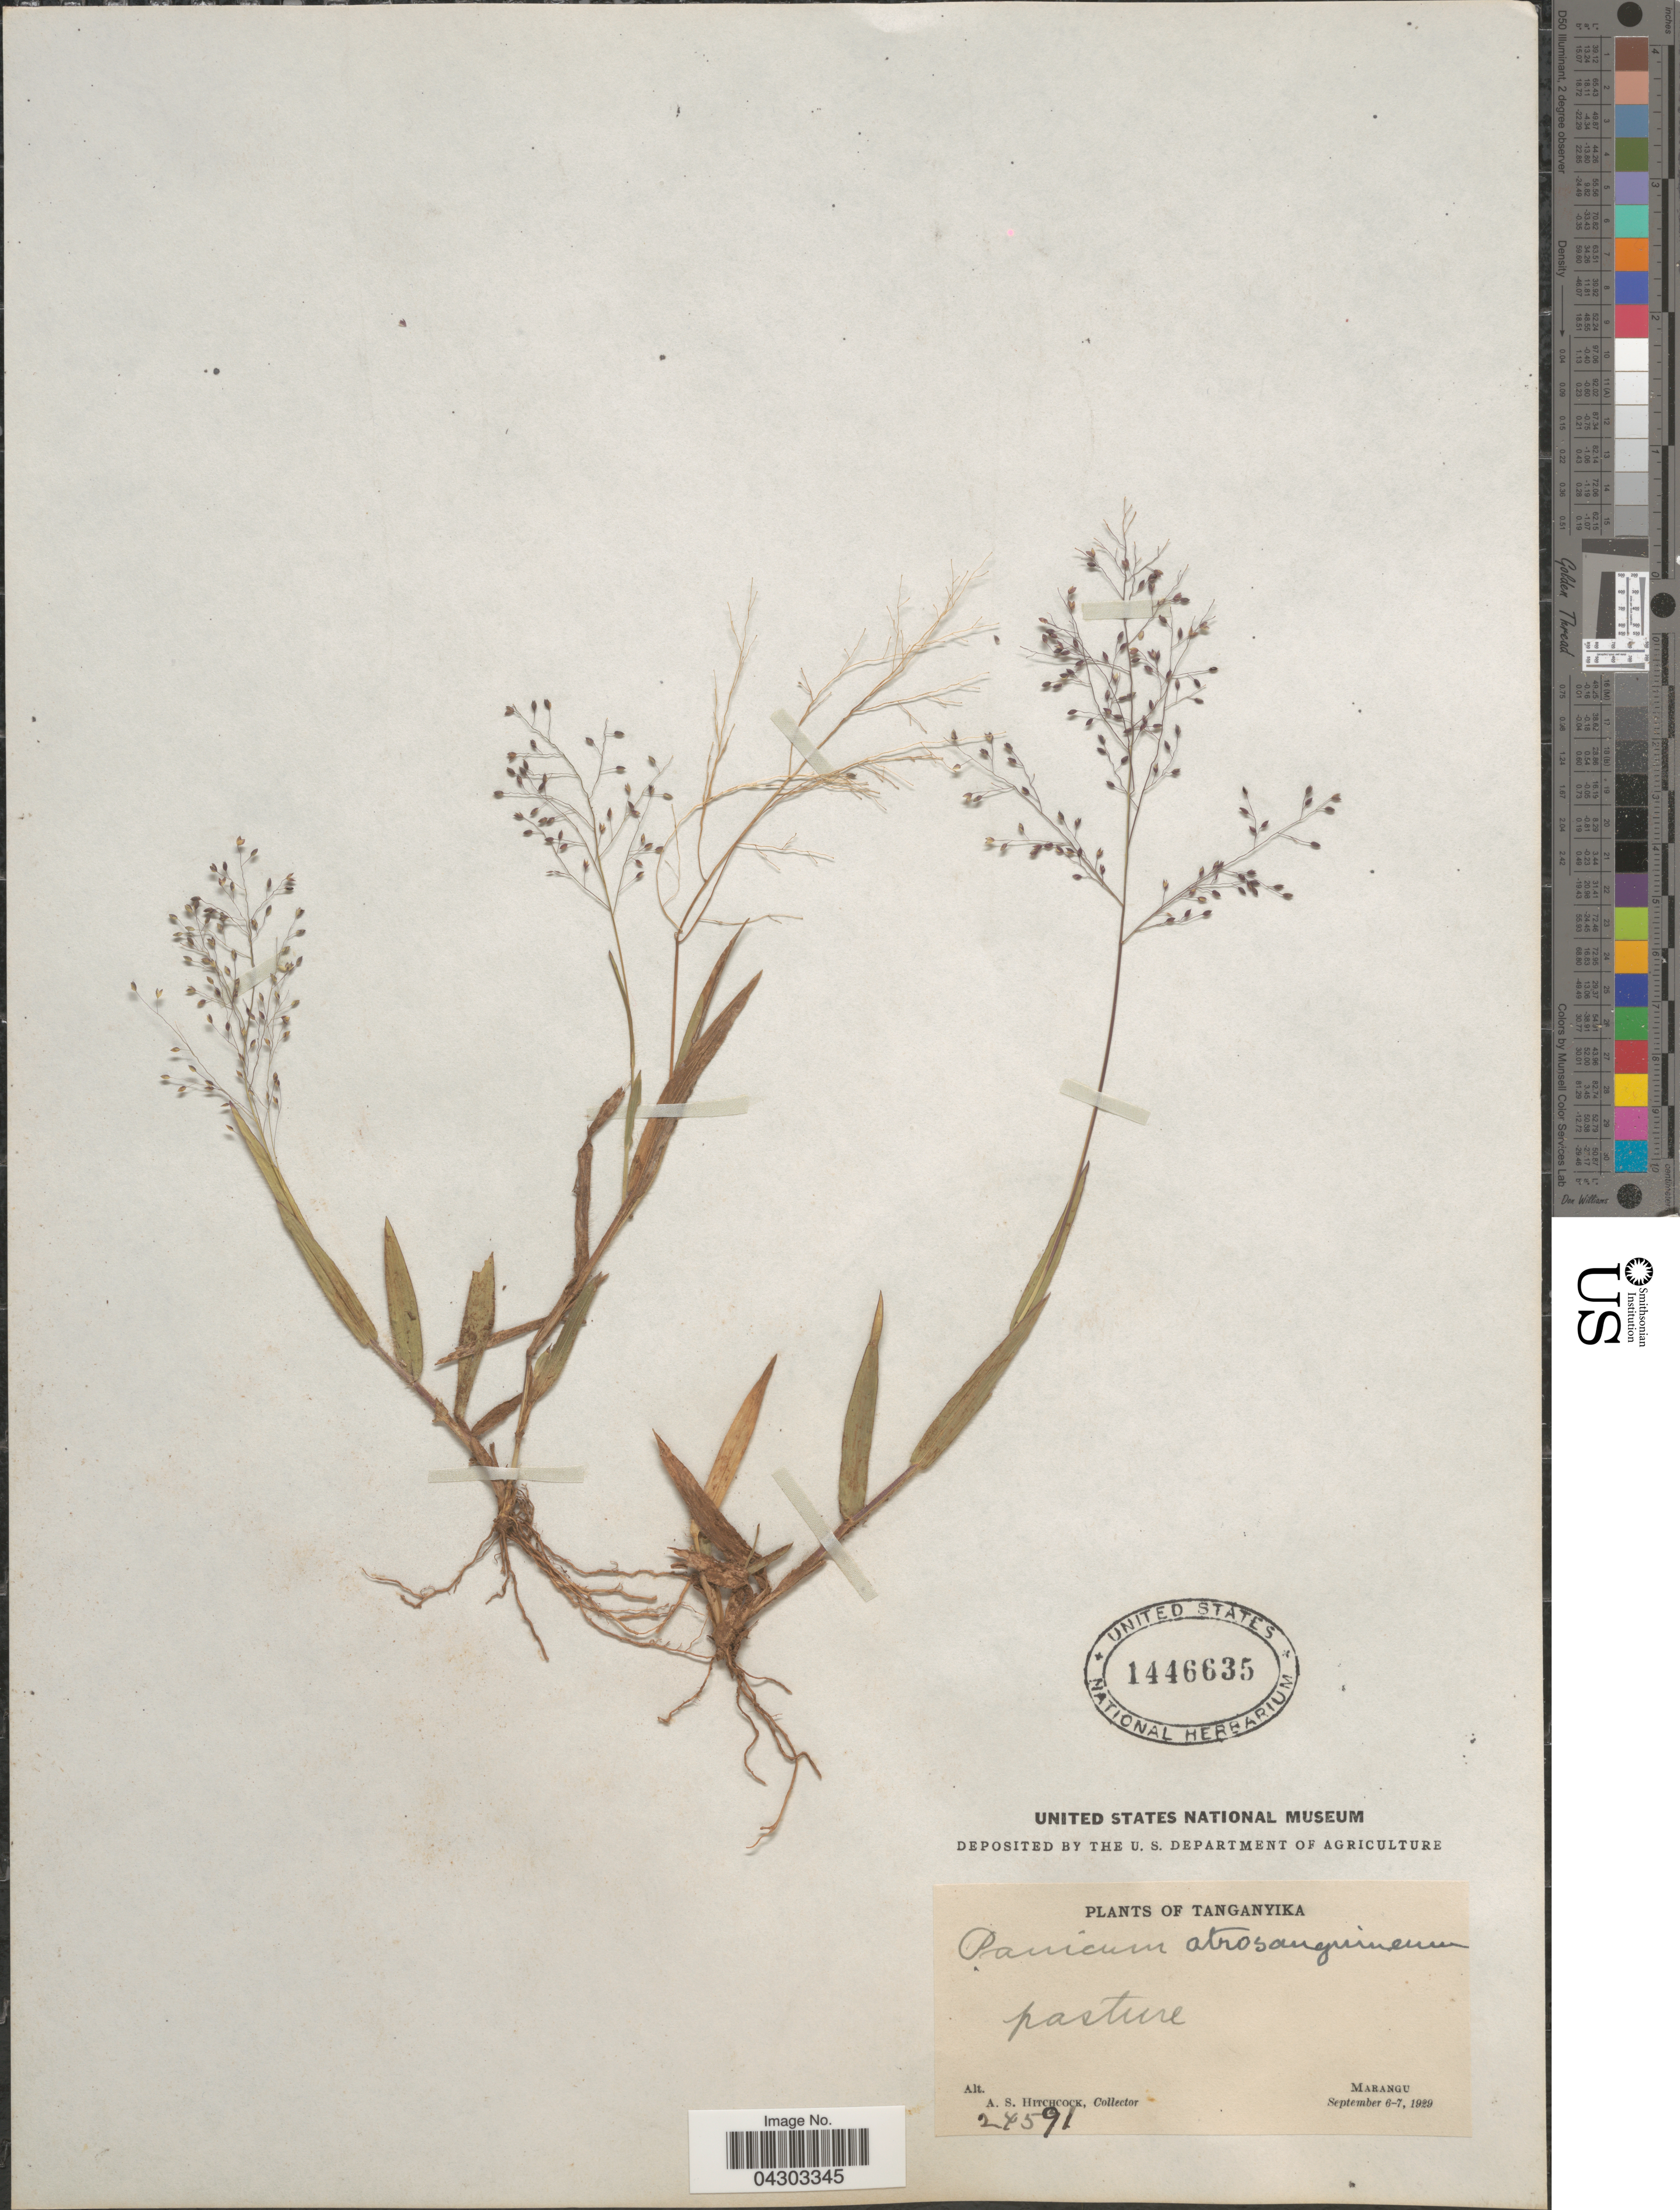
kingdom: Plantae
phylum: Tracheophyta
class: Liliopsida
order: Poales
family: Poaceae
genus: Panicum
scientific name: Panicum austroasiaticum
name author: Ohwi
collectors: A. S. Hitchcock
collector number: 24591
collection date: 1929-09-06/1929-09-07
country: Tanzania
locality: Tanganyika. Marangu.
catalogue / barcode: US 1446635